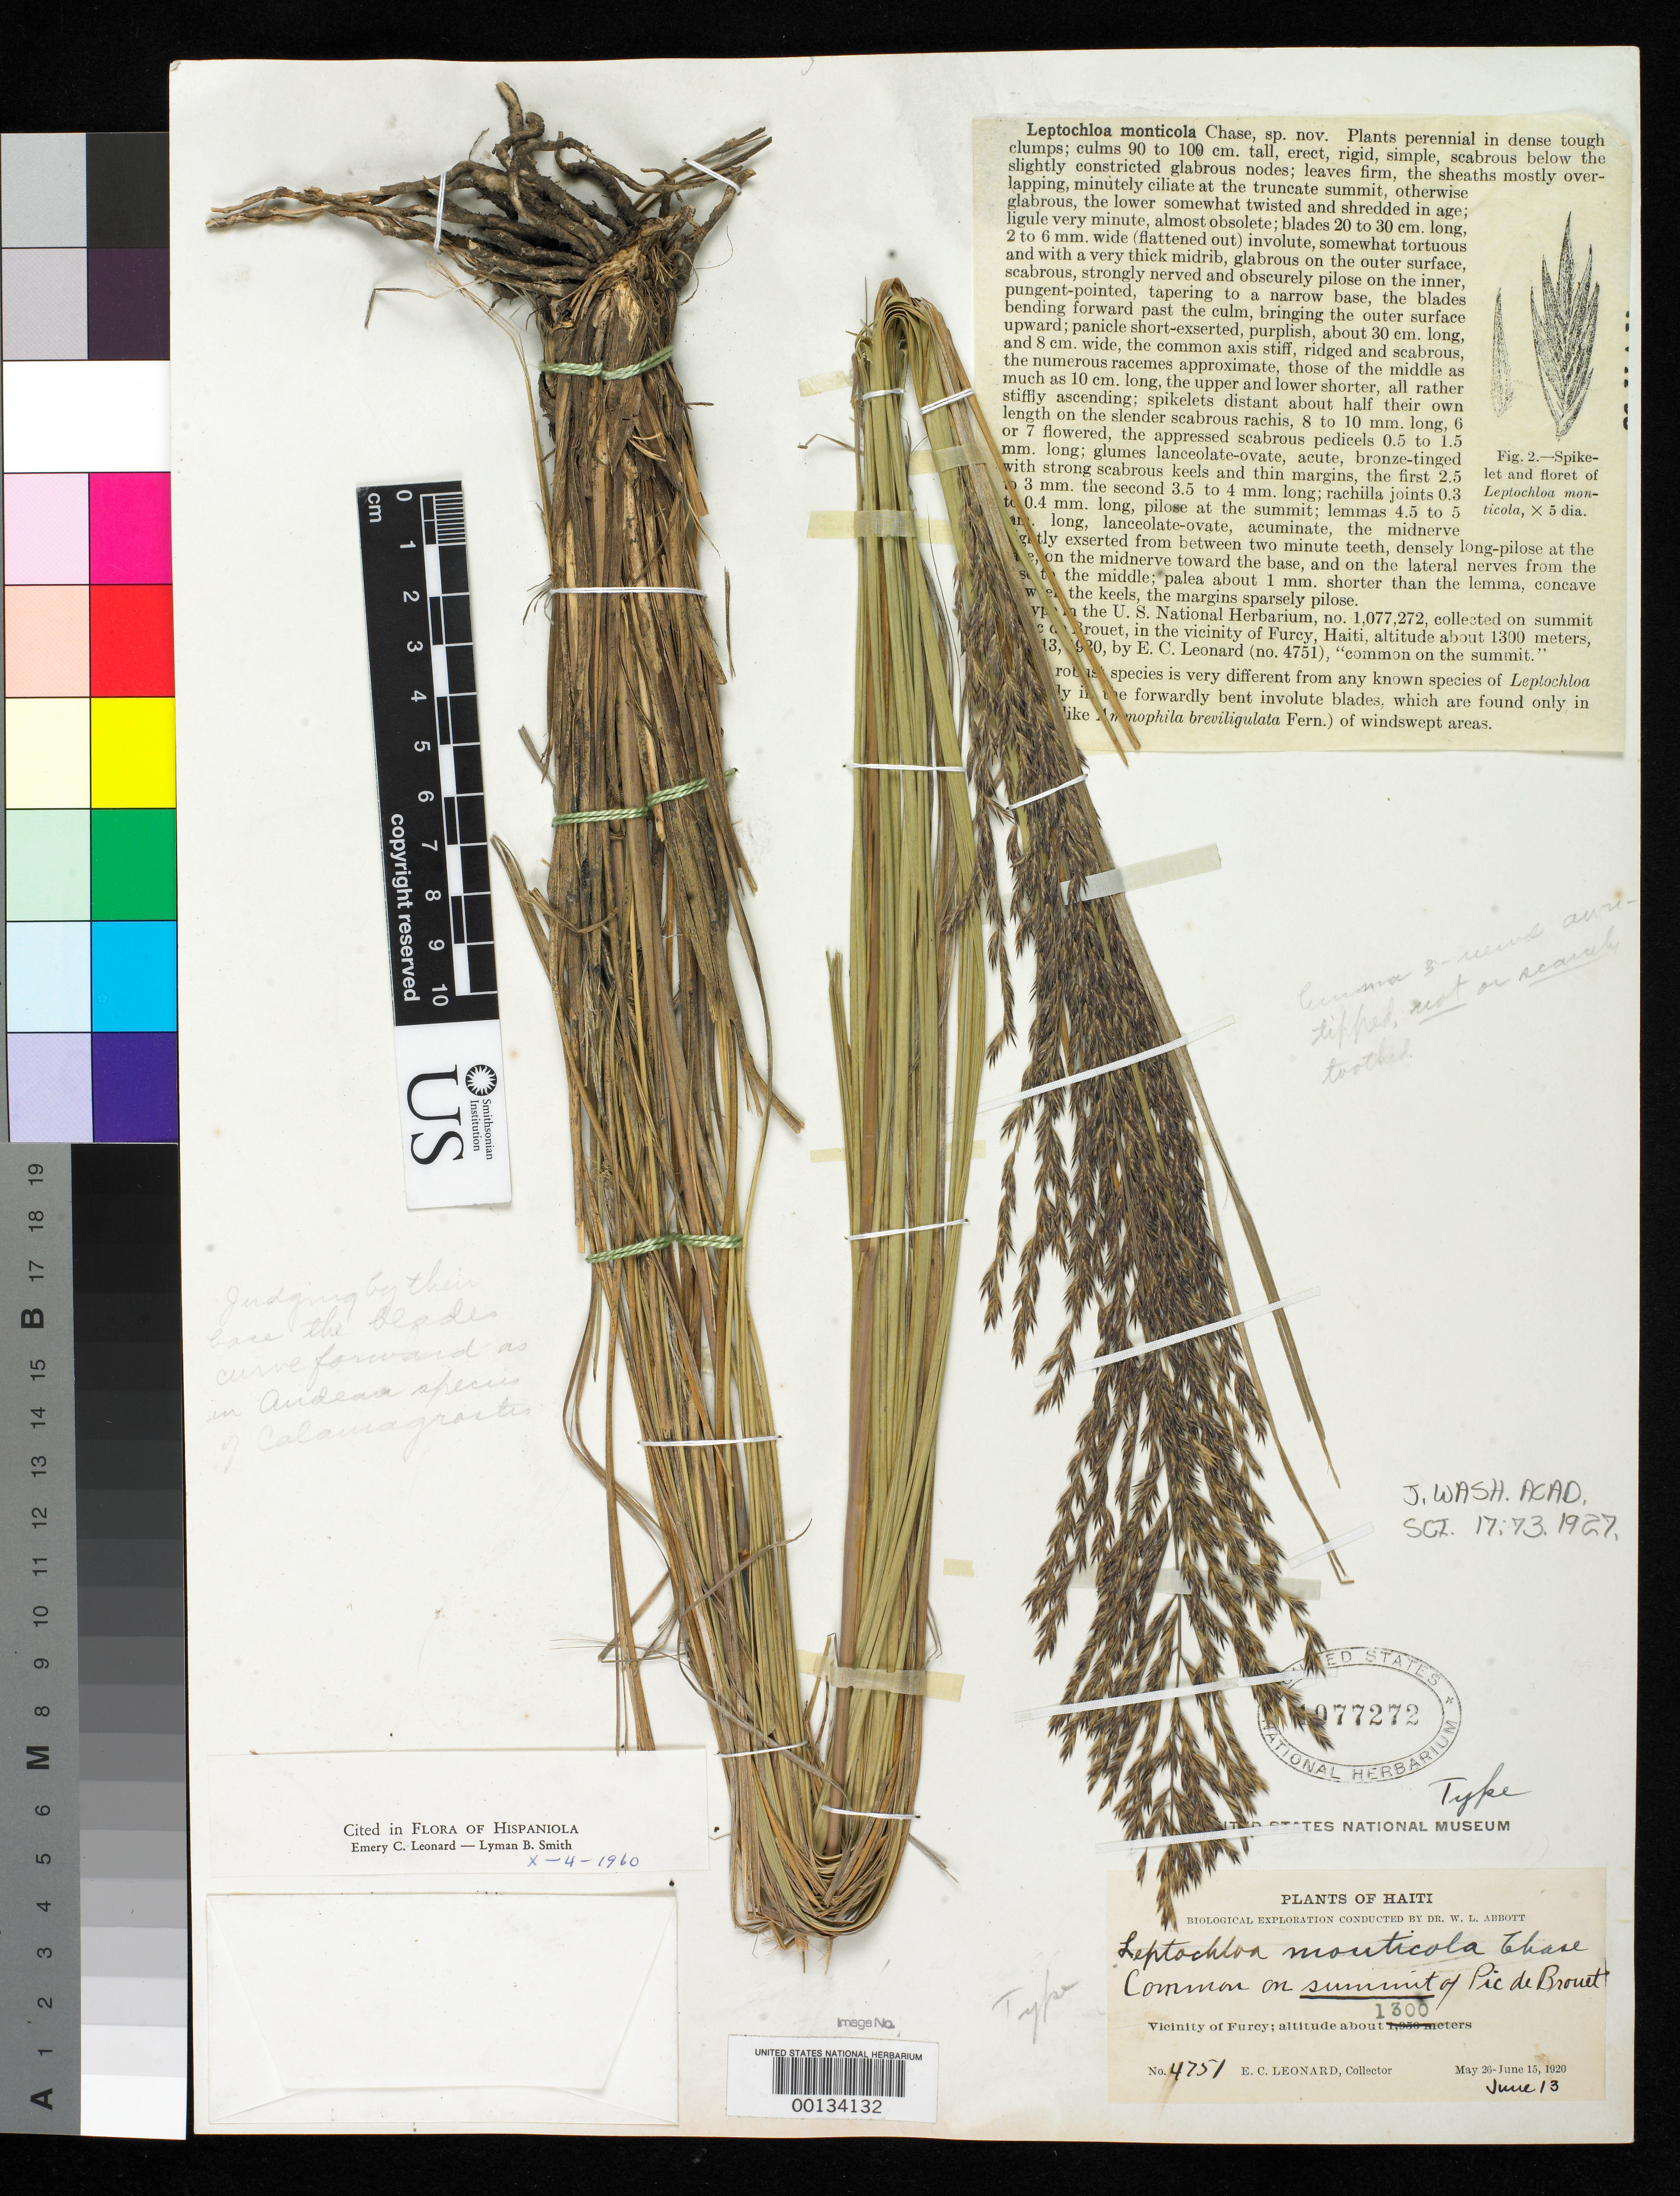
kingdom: Plantae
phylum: Tracheophyta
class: Liliopsida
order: Poales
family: Poaceae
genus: Leptochloa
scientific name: Leptochloa monticola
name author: Chase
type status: Holotype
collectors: E. C. Leonard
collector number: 4751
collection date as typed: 13 Jun 1920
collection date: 1920-06-13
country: Haiti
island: Hispaniola Island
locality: Pic de Brouet, vicinity of Furcy.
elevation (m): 1300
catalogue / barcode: US 1077272